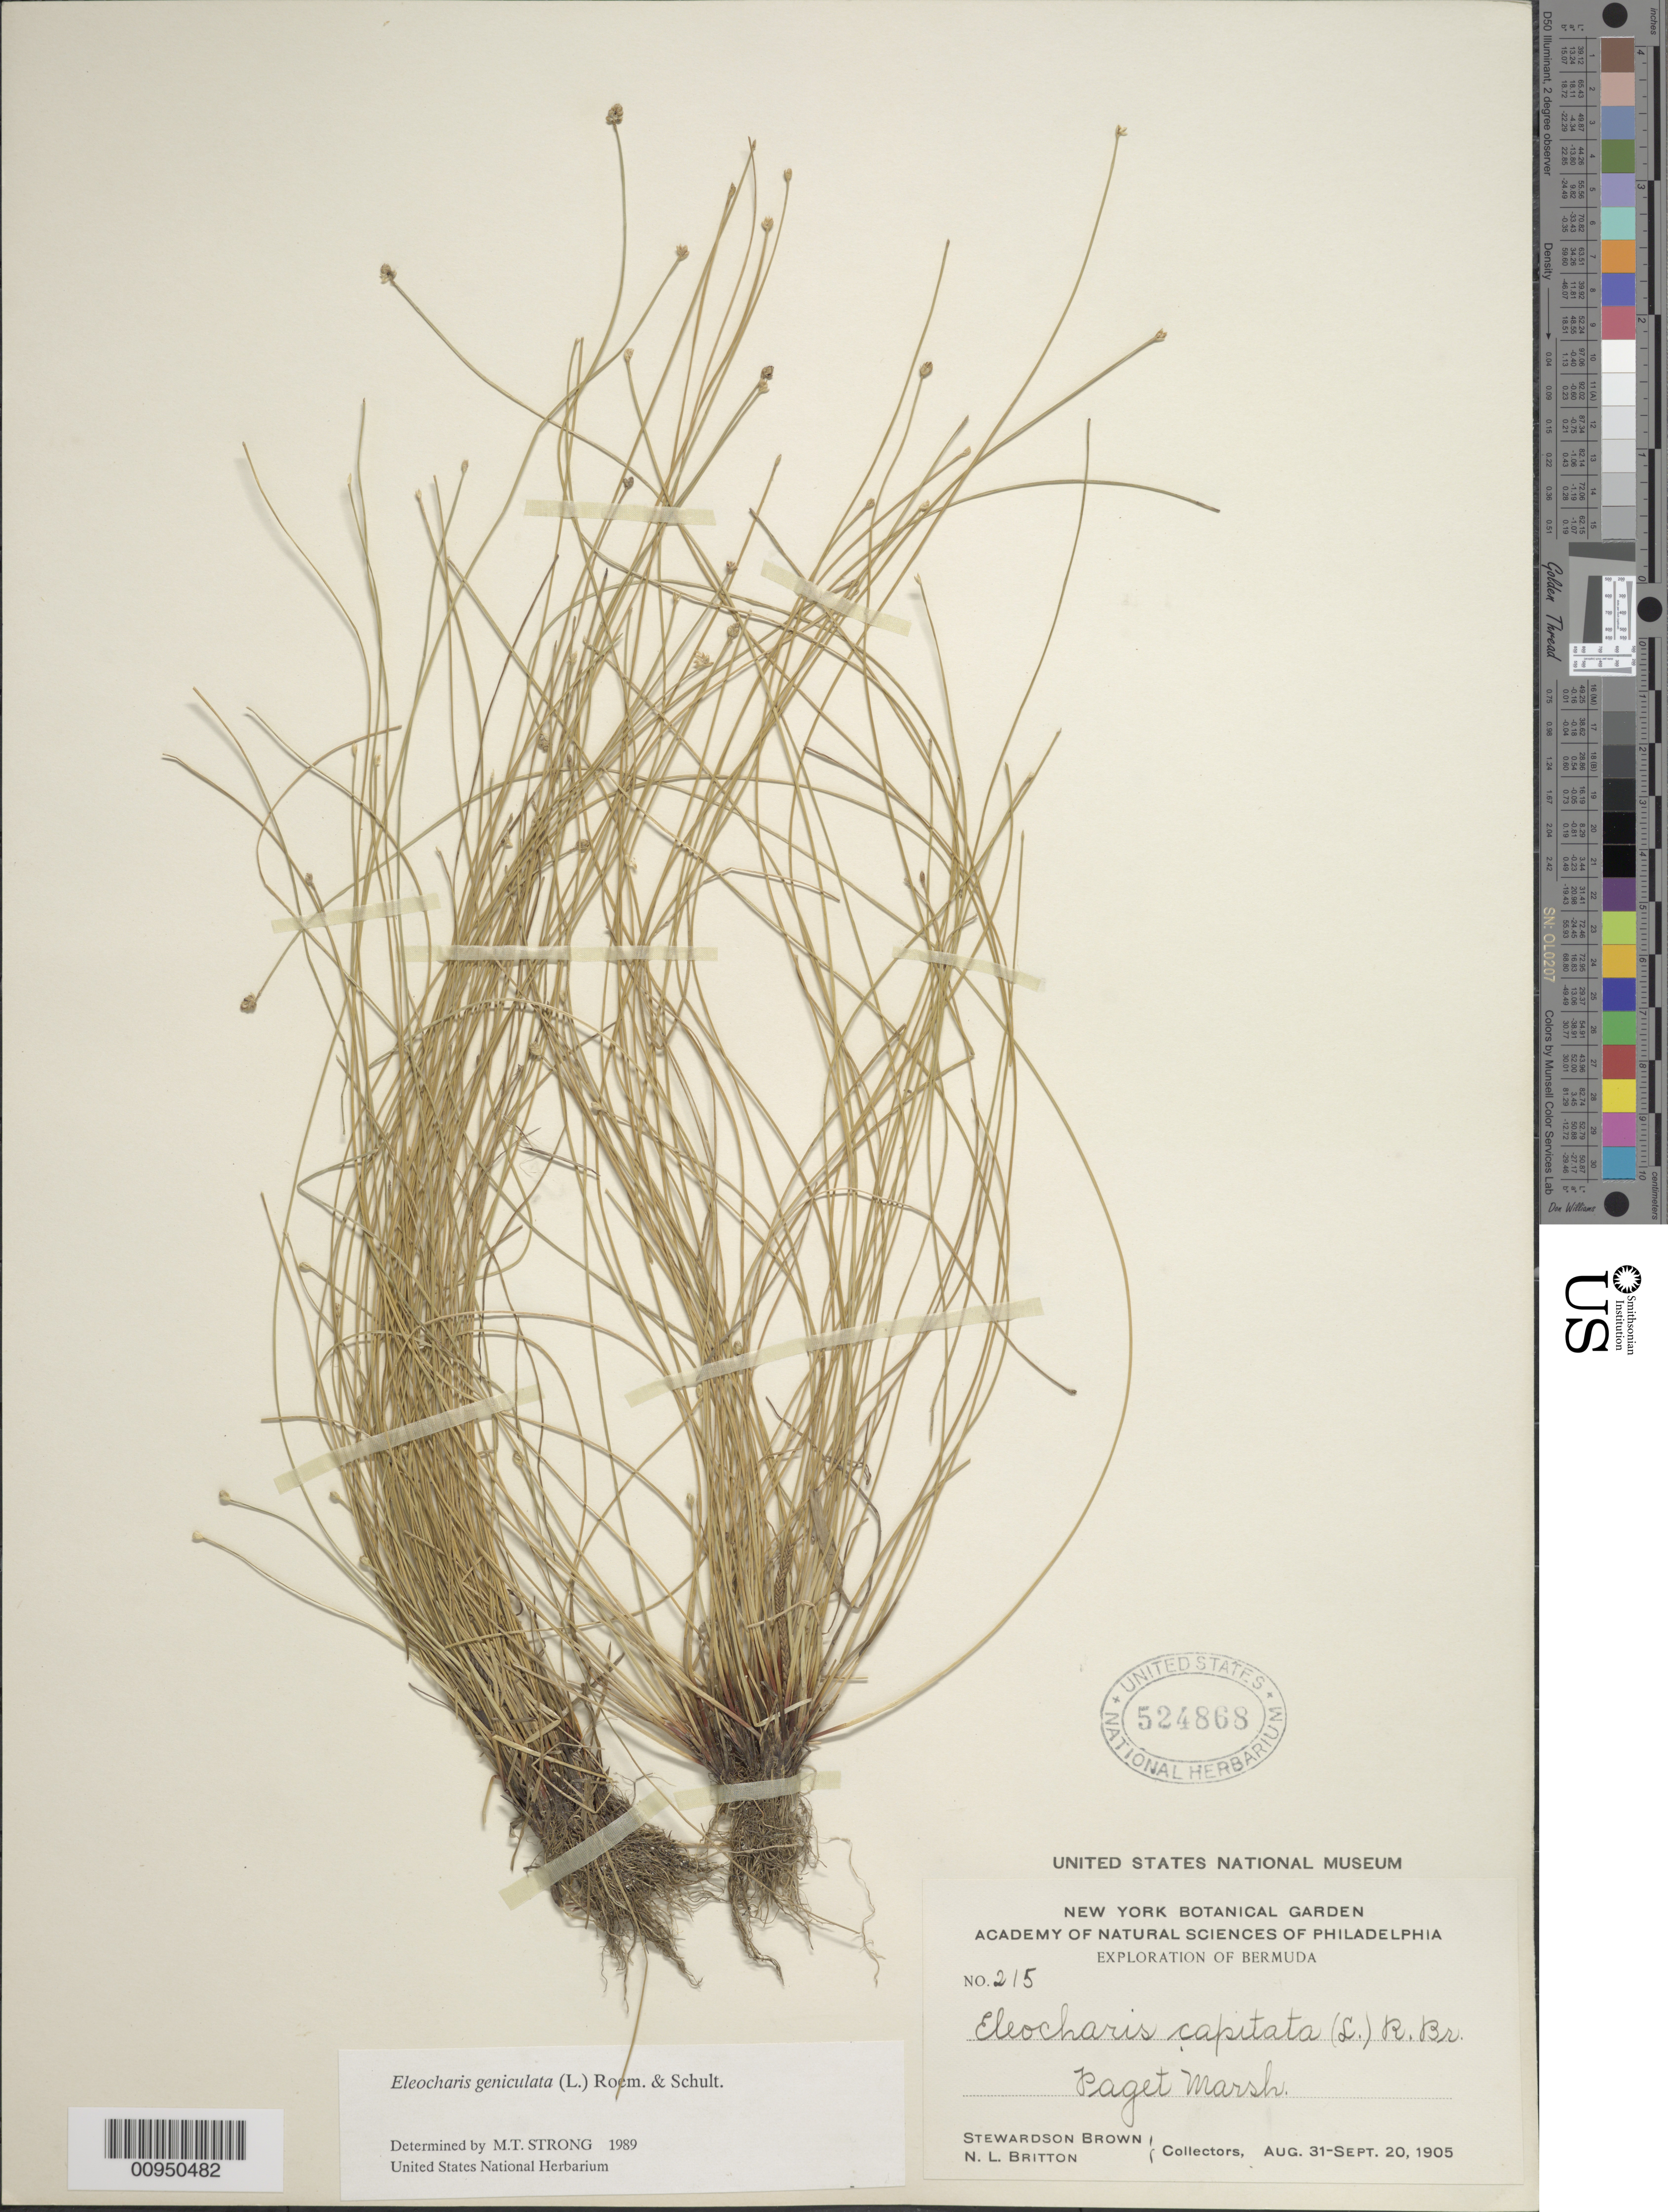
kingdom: Plantae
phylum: Tracheophyta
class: Liliopsida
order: Poales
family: Cyperaceae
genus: Eleocharis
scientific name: Eleocharis geniculata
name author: (L.) Roem. & Schult.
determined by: Strong, M. T., (US), Smithsonian Institution - National Museum of Natural History (UNITED STATES)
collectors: S. Brown & N. Britton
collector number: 215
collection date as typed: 31 Aug 1905 to 20 Sep 1905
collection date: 1905-08-31/1905-09-20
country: Bermuda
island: Bermuda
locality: Paget Marsh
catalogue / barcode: US 524868